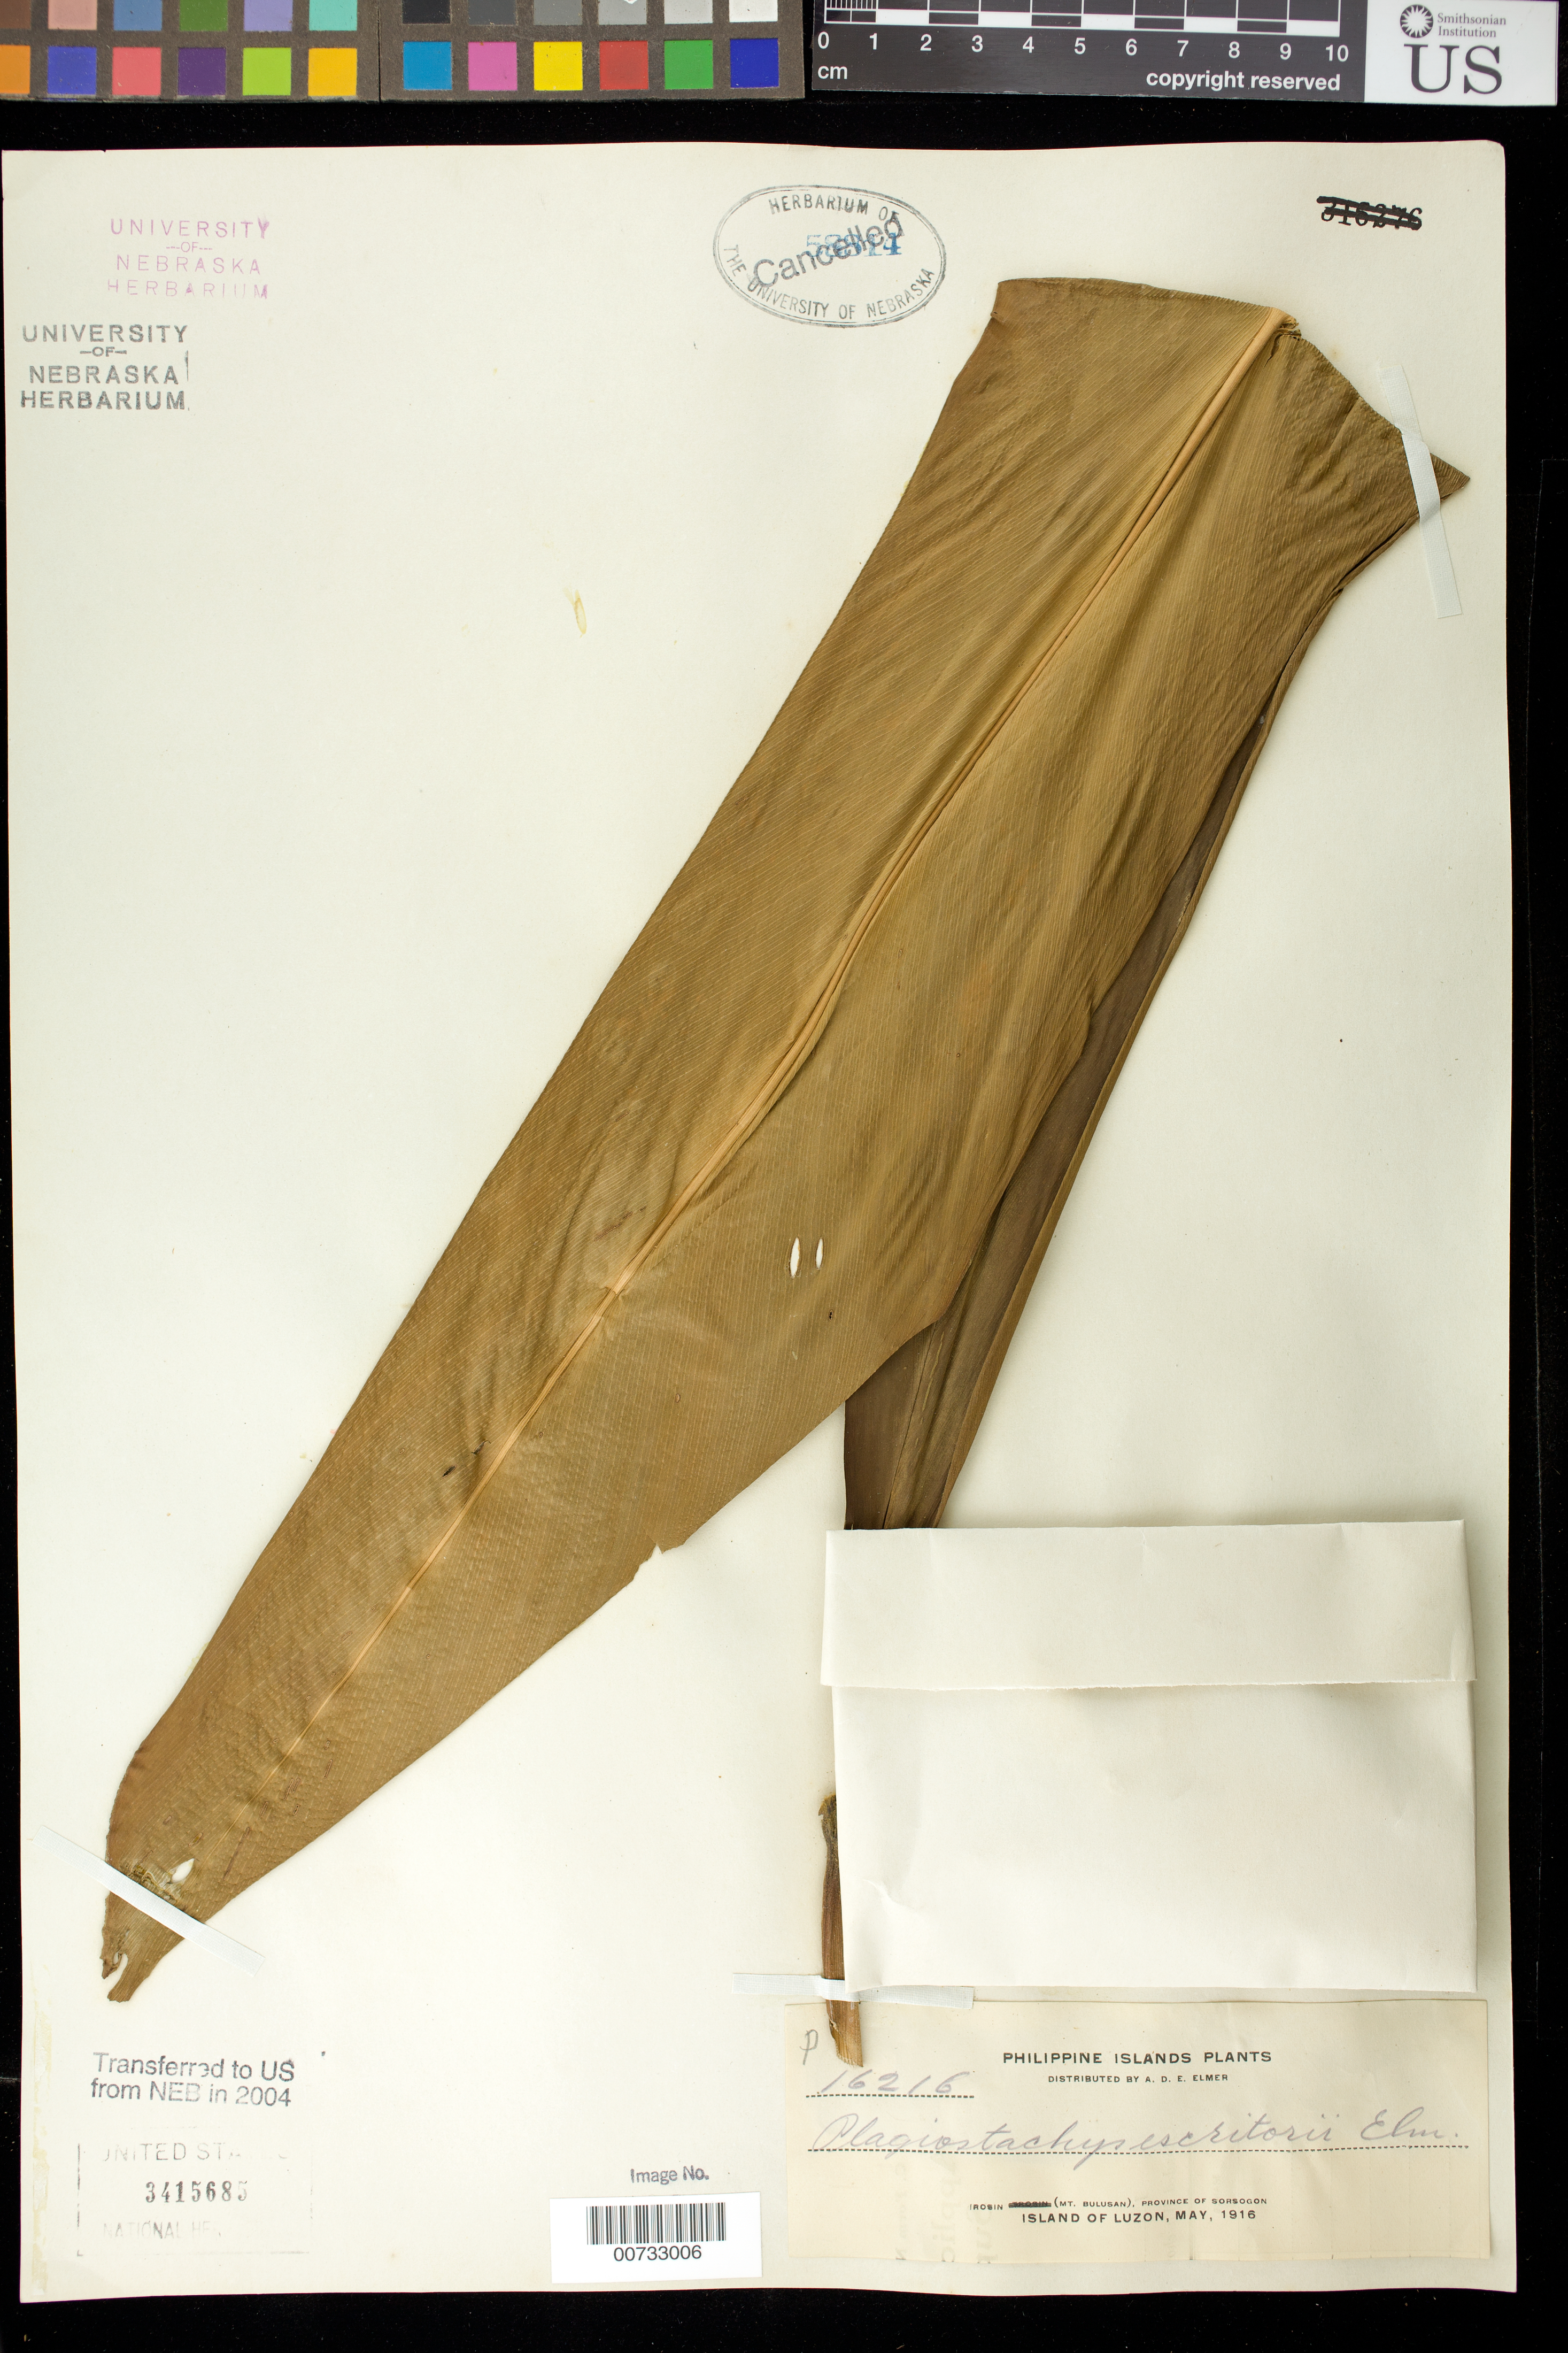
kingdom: Plantae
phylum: Tracheophyta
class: Liliopsida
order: Zingiberales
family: Zingiberaceae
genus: Plagiostachys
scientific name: Plagiostachys escritorii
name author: Elmer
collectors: A. D. E. Elmer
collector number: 16216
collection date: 1916-05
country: Philippines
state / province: Bicol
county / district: Sorsogon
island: Luzon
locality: Irosin (Mt Bulusan)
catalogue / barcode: US 3415685